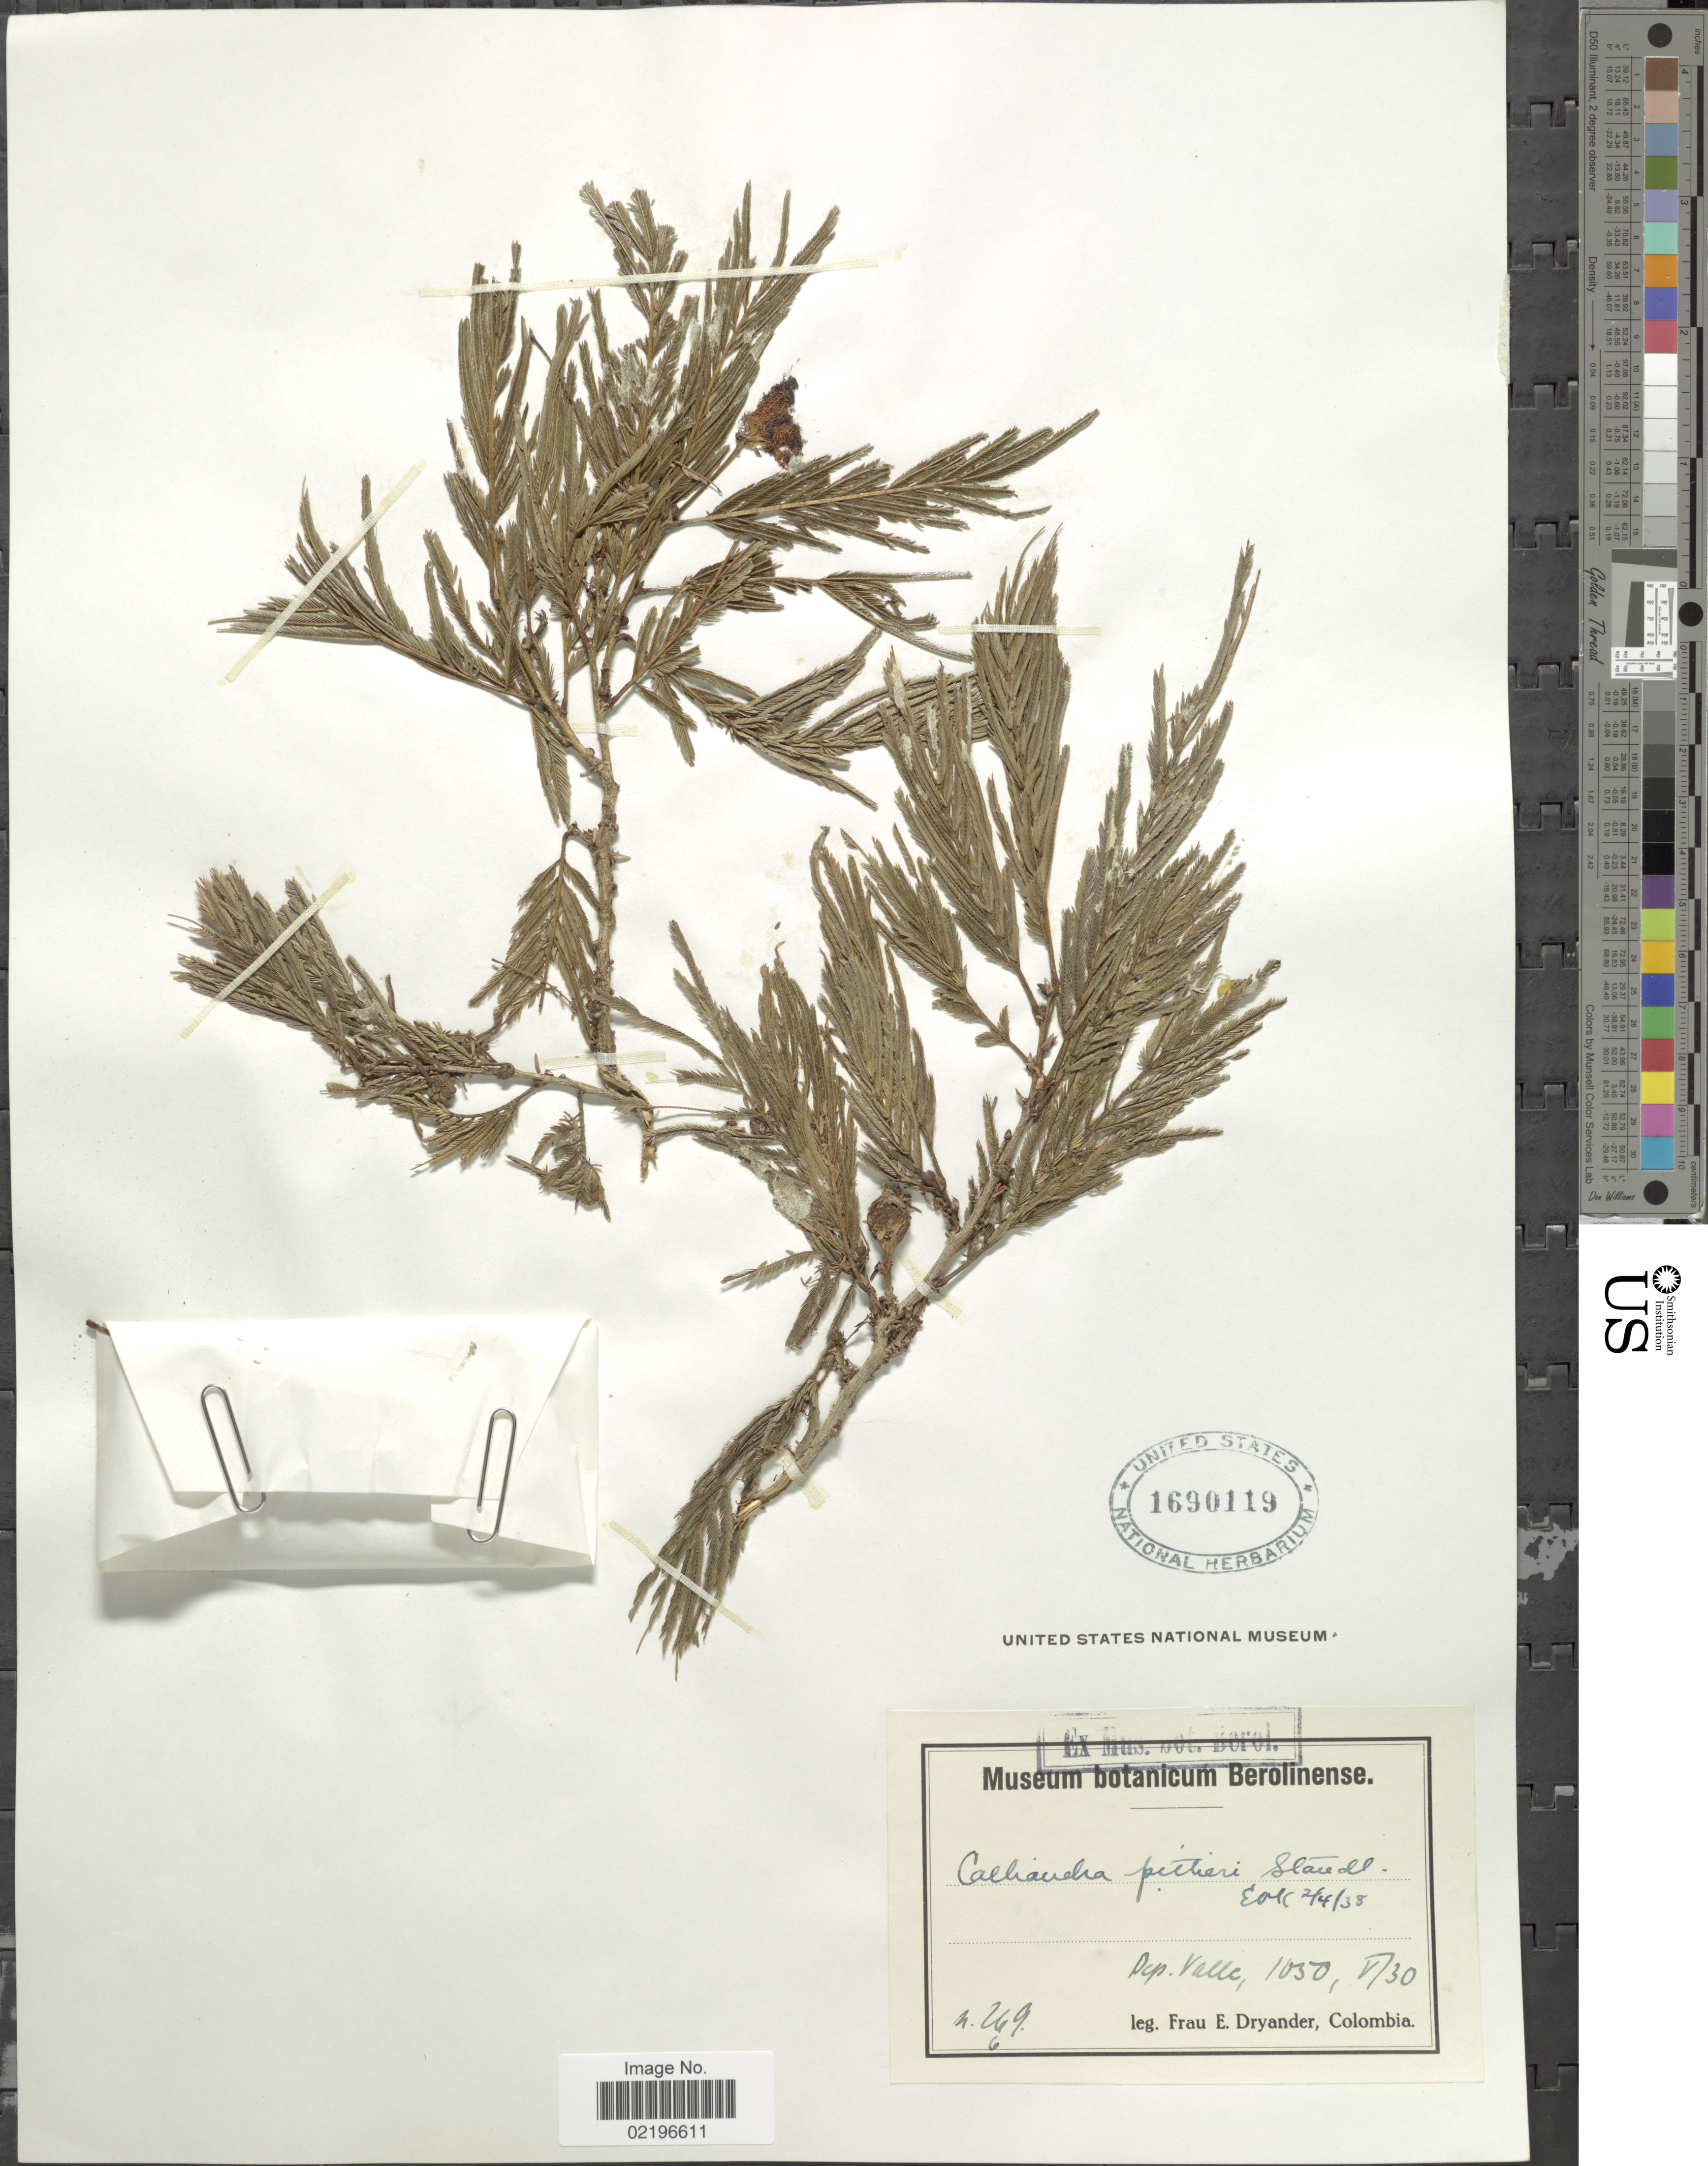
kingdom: Plantae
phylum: Tracheophyta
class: Magnoliopsida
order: Fabales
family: Fabaceae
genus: Calliandra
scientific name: Calliandra pittieri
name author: Standl.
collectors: E. Dryander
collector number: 269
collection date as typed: Transcribed d/m/y: /5/30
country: Colombia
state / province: Valle del Cauca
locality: Dep. Valle.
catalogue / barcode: US 1690119